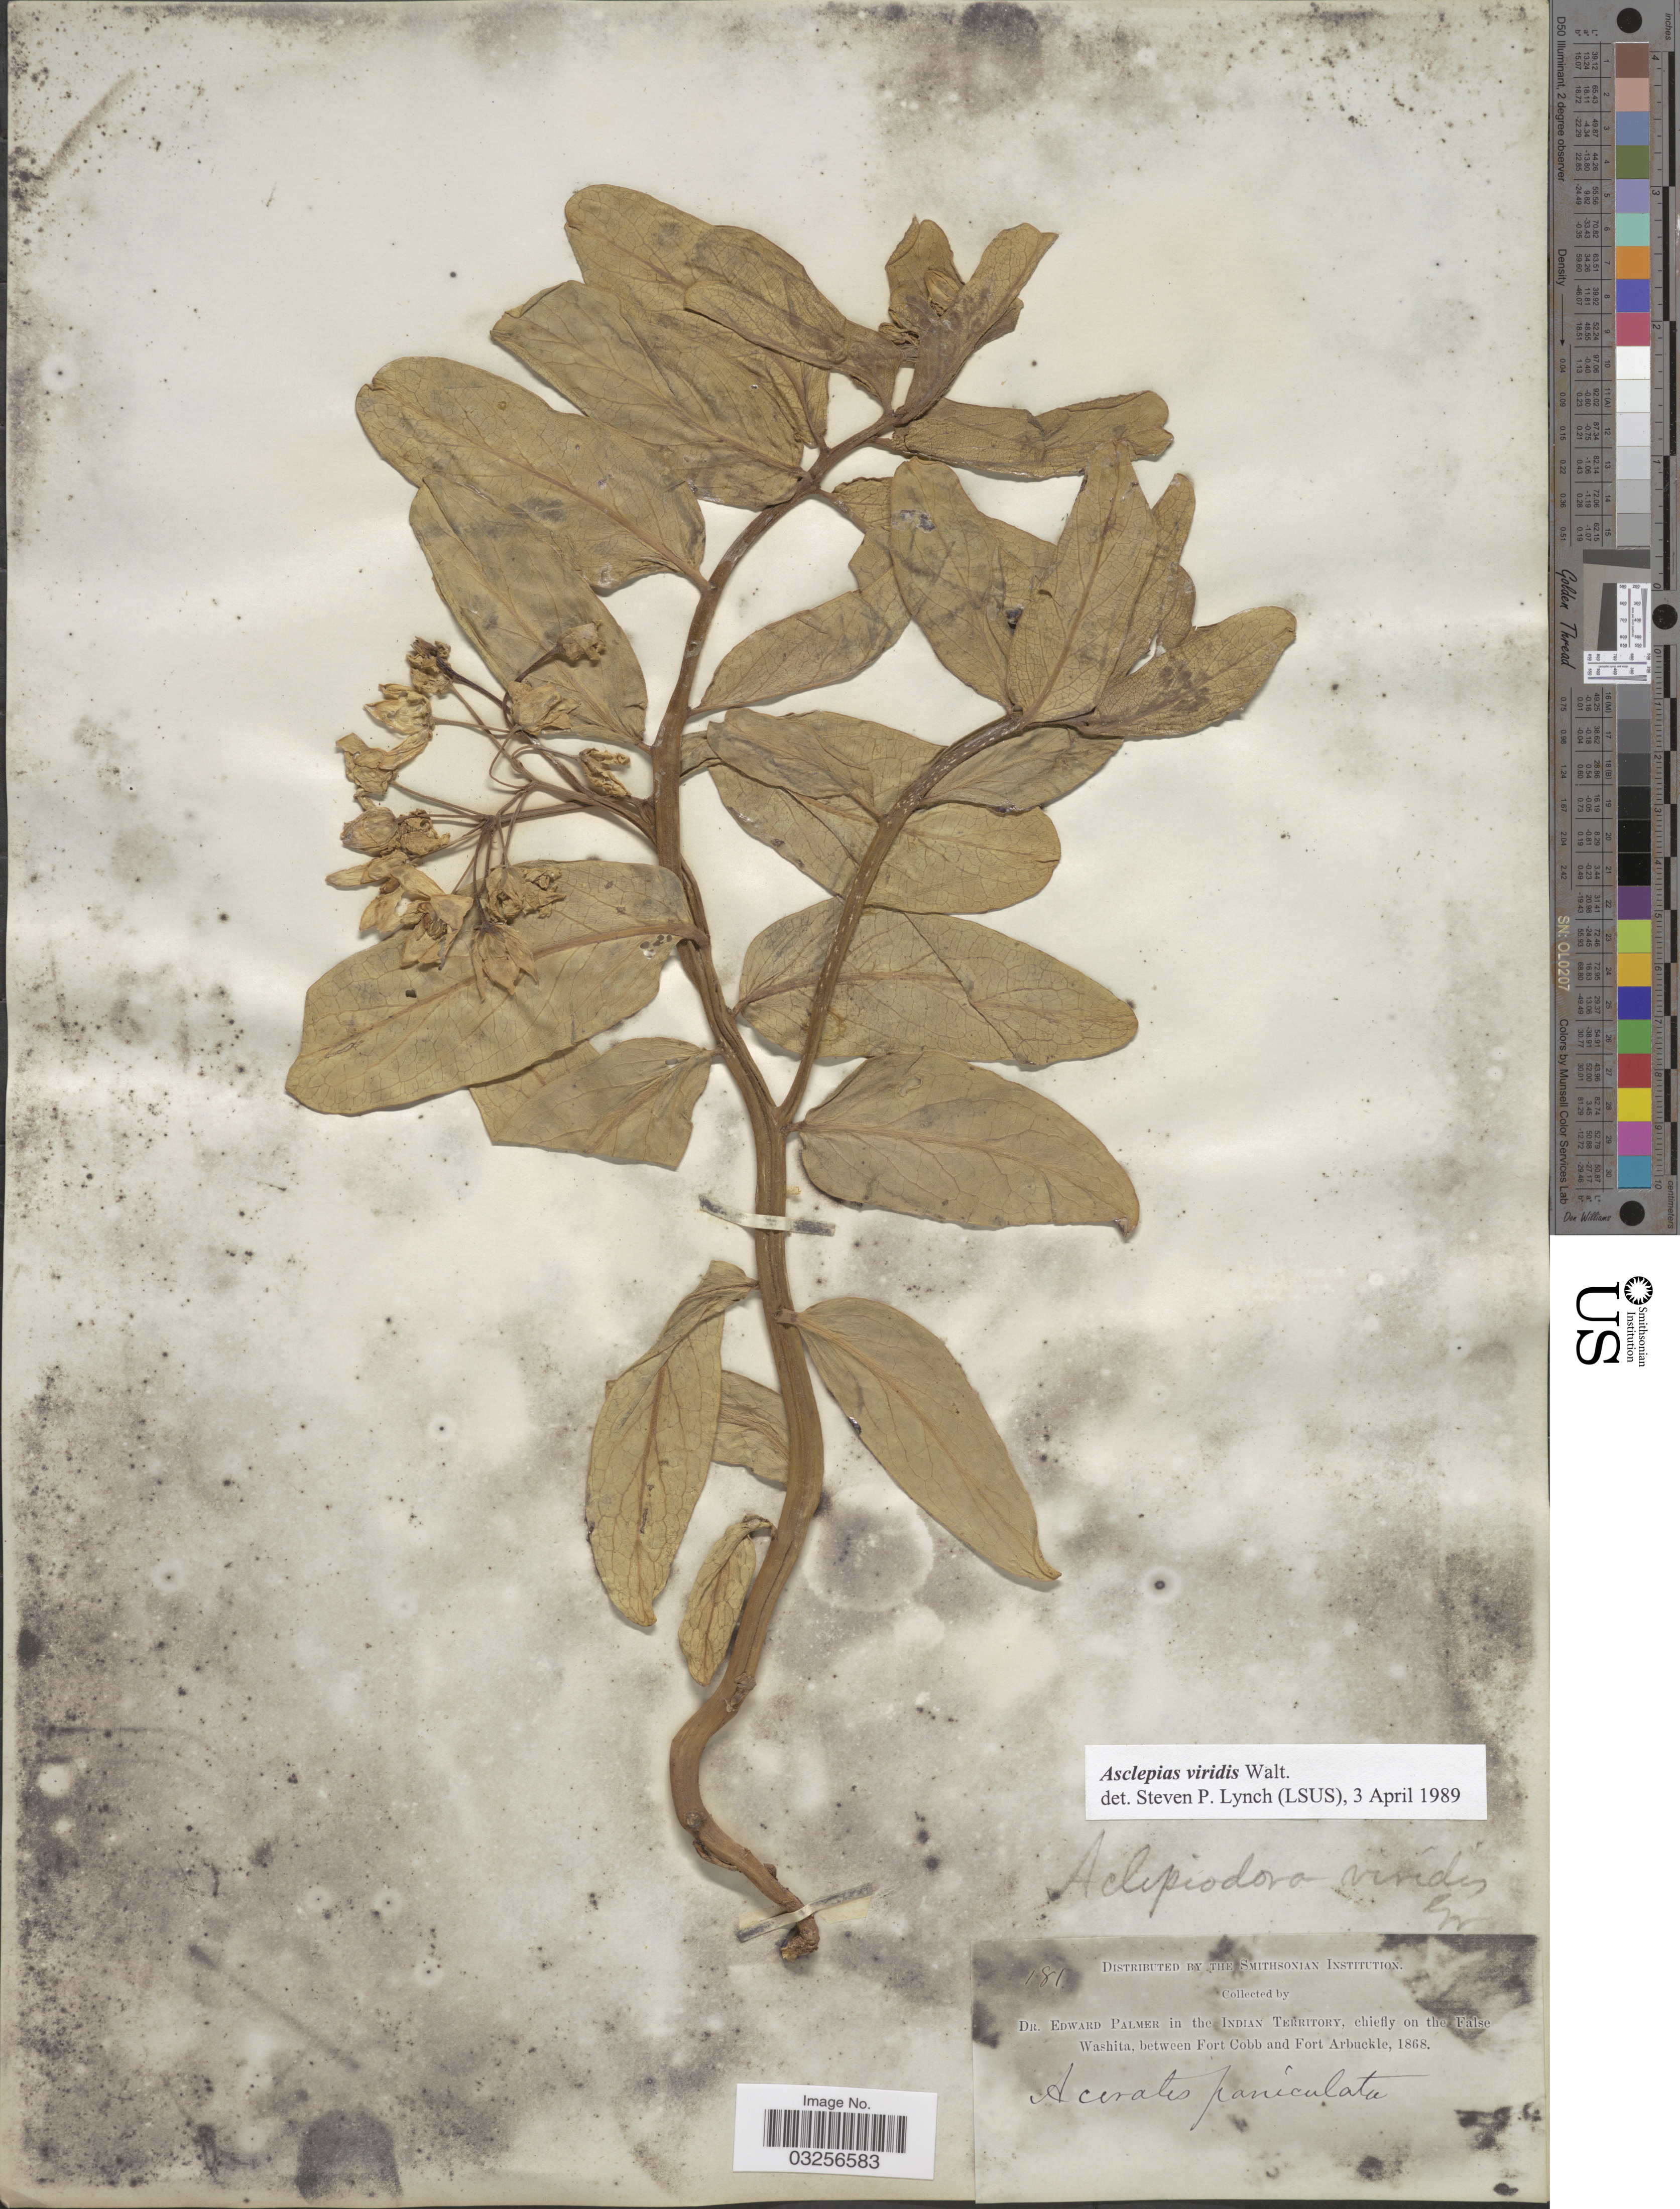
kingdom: Plantae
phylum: Tracheophyta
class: Magnoliopsida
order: Gentianales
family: Apocynaceae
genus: Asclepias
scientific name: Asclepias viridis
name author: Walter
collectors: E. Palmer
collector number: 181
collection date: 1868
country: United States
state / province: Oklahoma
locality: In the Indian Territory, chiefly on the False Washita, between Fort Cobb and Fort Arbuckle.